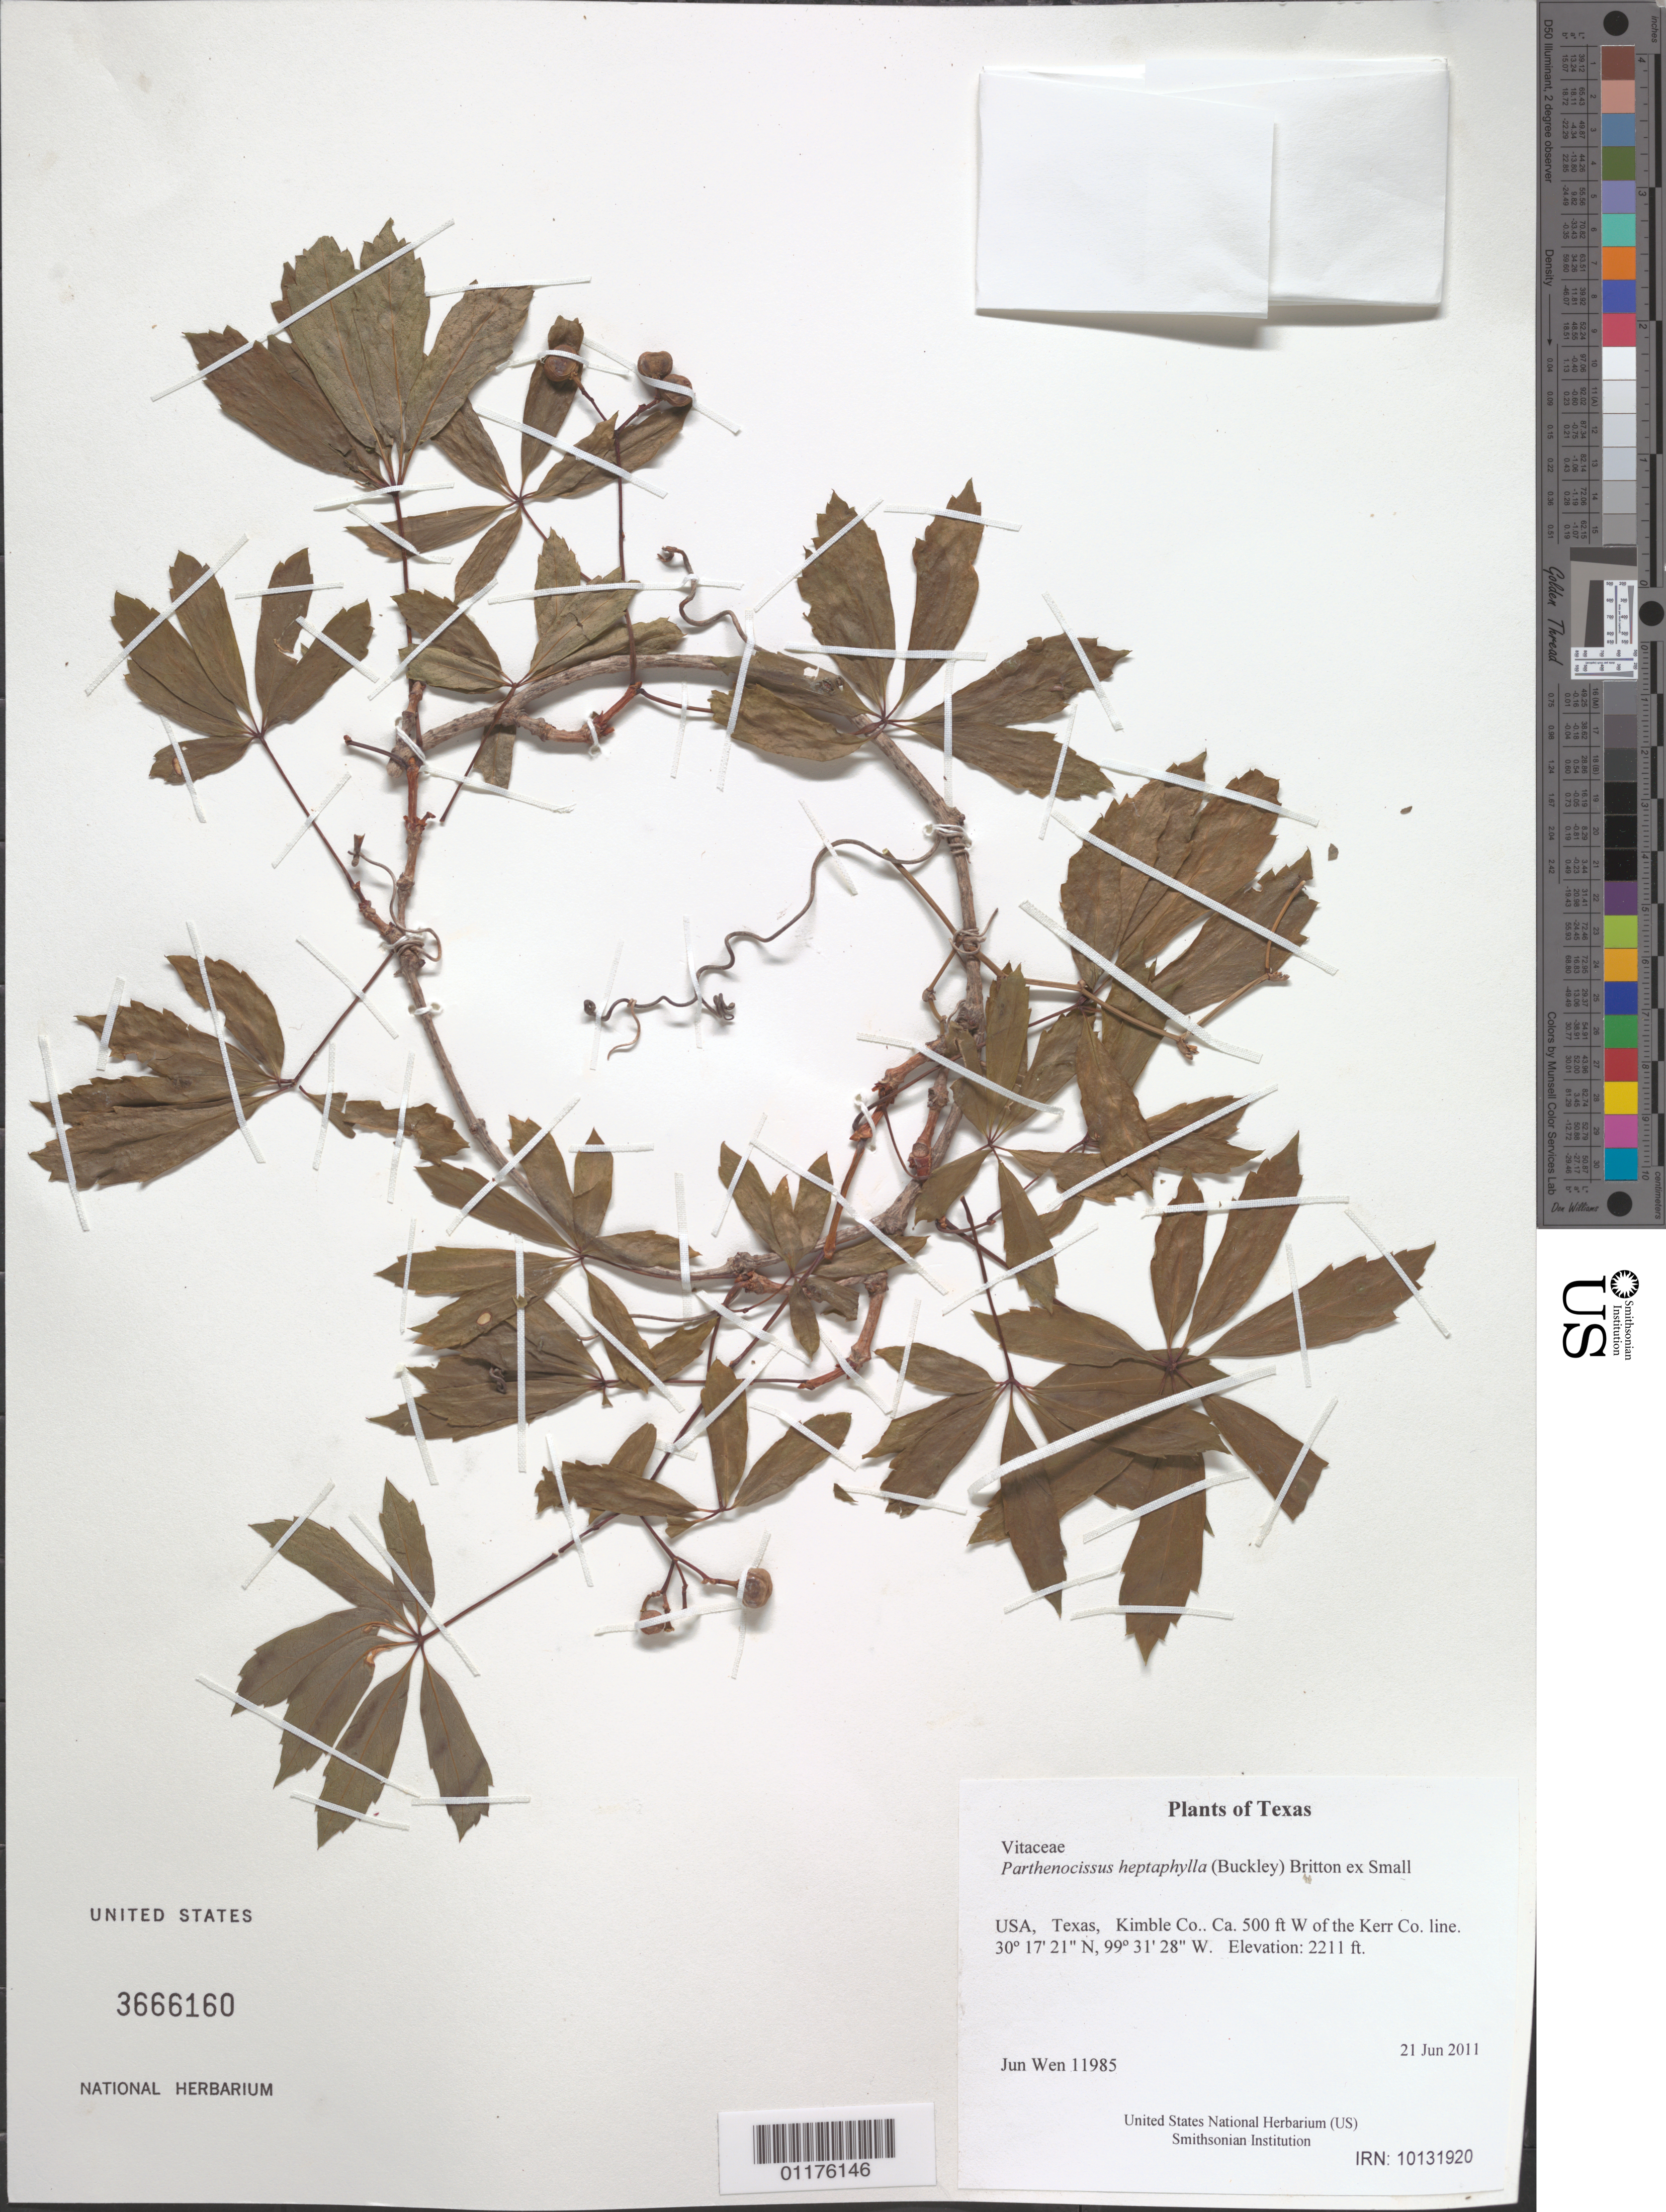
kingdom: Plantae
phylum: Tracheophyta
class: Magnoliopsida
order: Vitales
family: Vitaceae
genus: Parthenocissus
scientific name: Parthenocissus heptaphylla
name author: (Buckley) Britton ex Small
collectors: J. Wen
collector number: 11985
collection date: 2011-06-21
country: United States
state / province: Texas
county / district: Kimble Co.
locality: Ca. 500 ft W of the Kerr Co. line.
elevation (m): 674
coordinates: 30 17.356 N, 99 31.462 W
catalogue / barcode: US 3666160